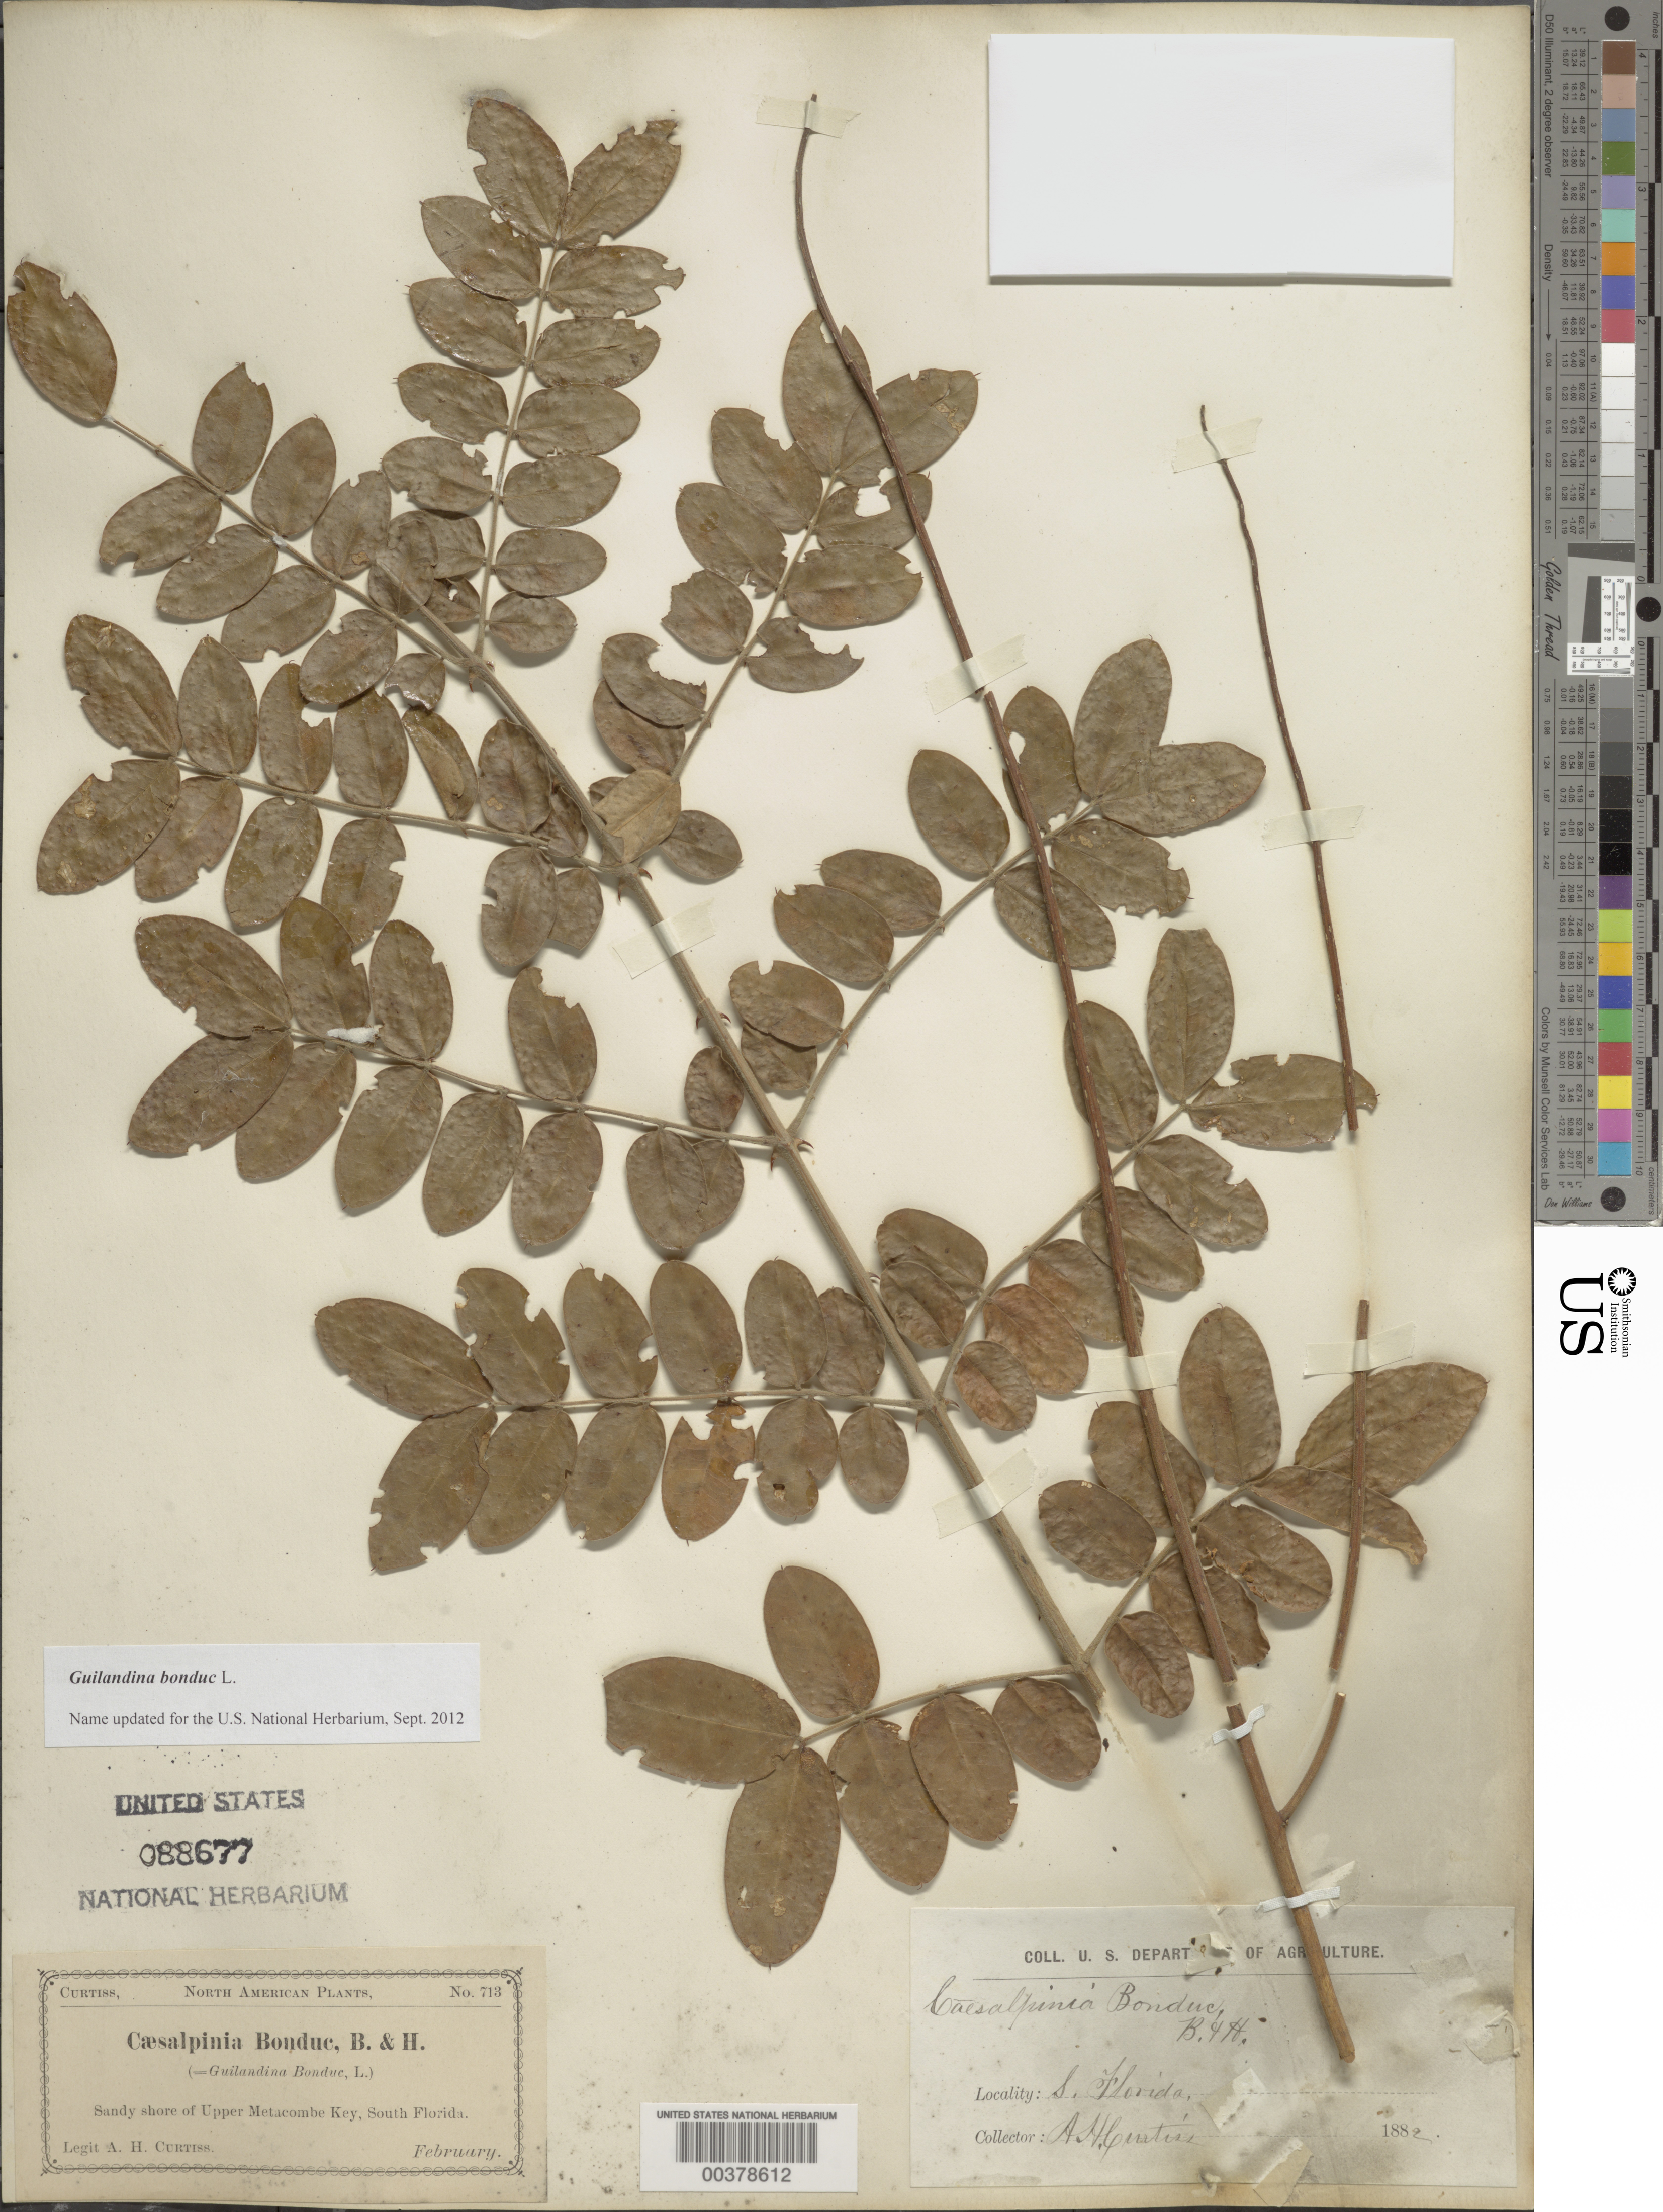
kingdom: Plantae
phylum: Tracheophyta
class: Magnoliopsida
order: Fabales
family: Fabaceae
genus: Guilandina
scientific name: Guilandina bonduc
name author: L.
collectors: A. H. Curtiss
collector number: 713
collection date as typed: Feb 1882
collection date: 1882-02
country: United States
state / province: Florida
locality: Upper metacombe key, south florida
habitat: Sandy shore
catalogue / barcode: US 88677